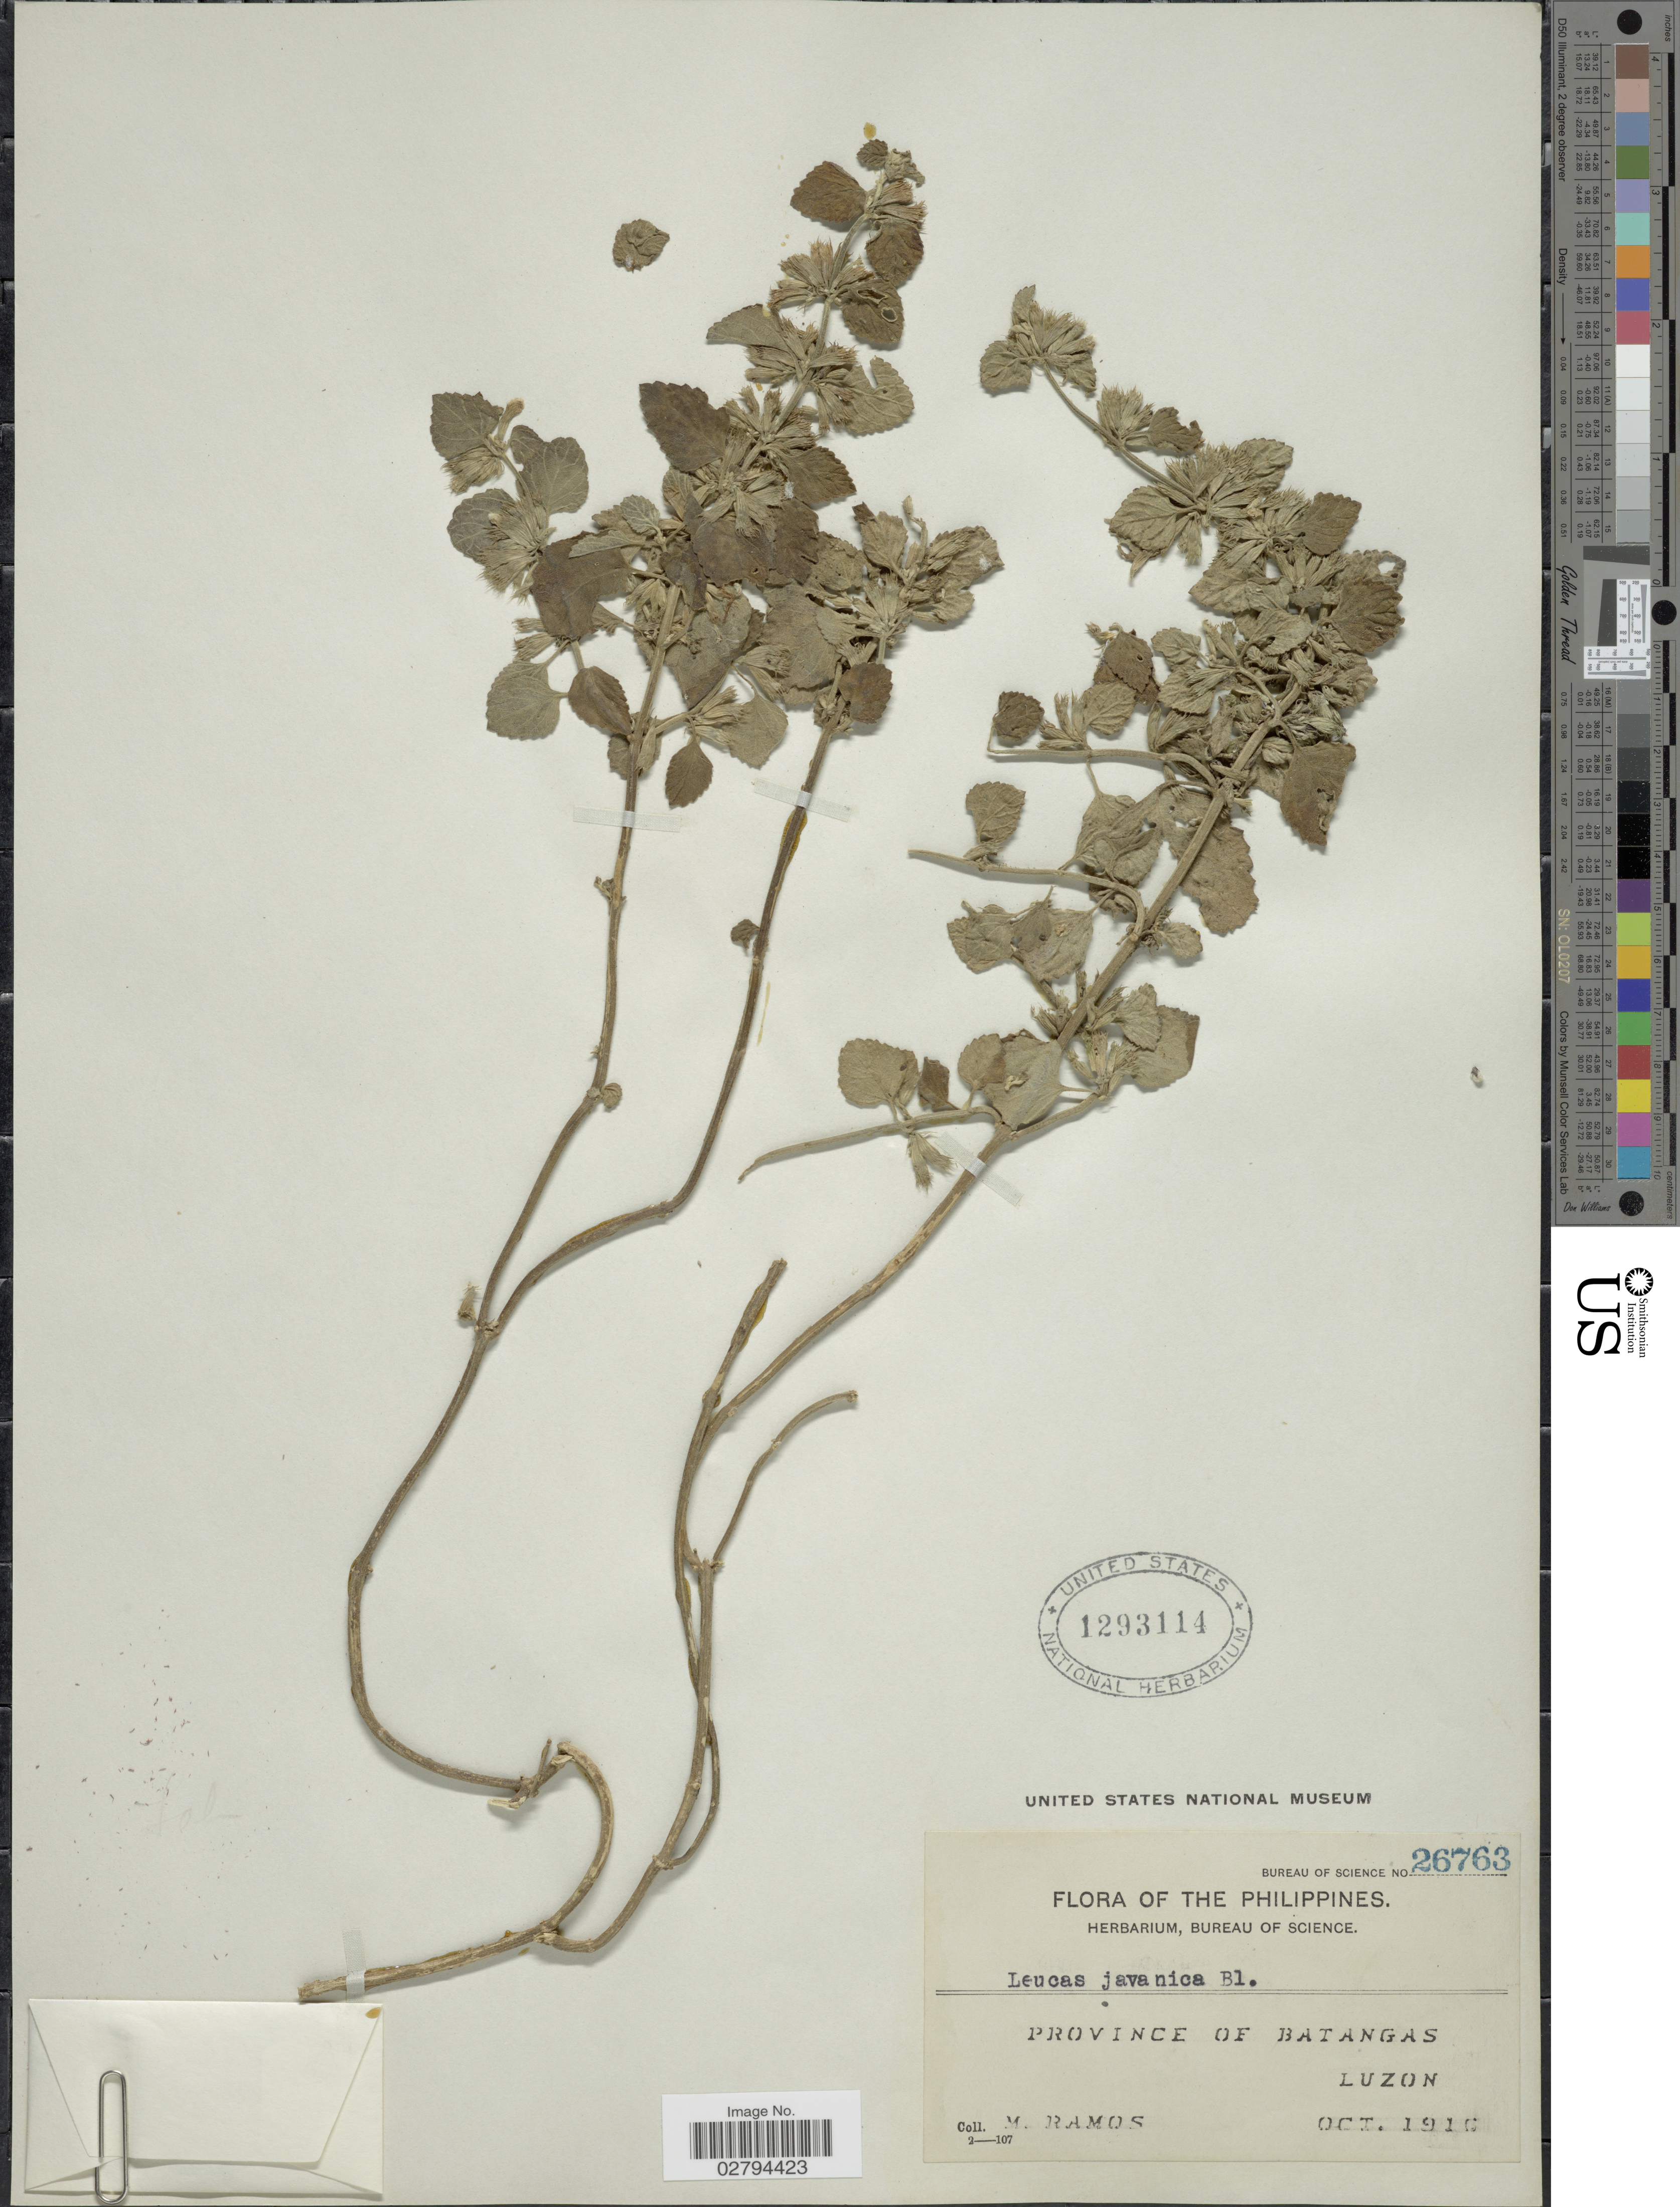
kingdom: Plantae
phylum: Tracheophyta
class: Magnoliopsida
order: Lamiales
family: Lamiaceae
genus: Leucas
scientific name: Leucas javanica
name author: Benth.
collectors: M. Ramos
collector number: Bureau of Science 26763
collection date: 1910-10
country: Philippines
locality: Province of Batangas. Luzon.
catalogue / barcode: US 1293114